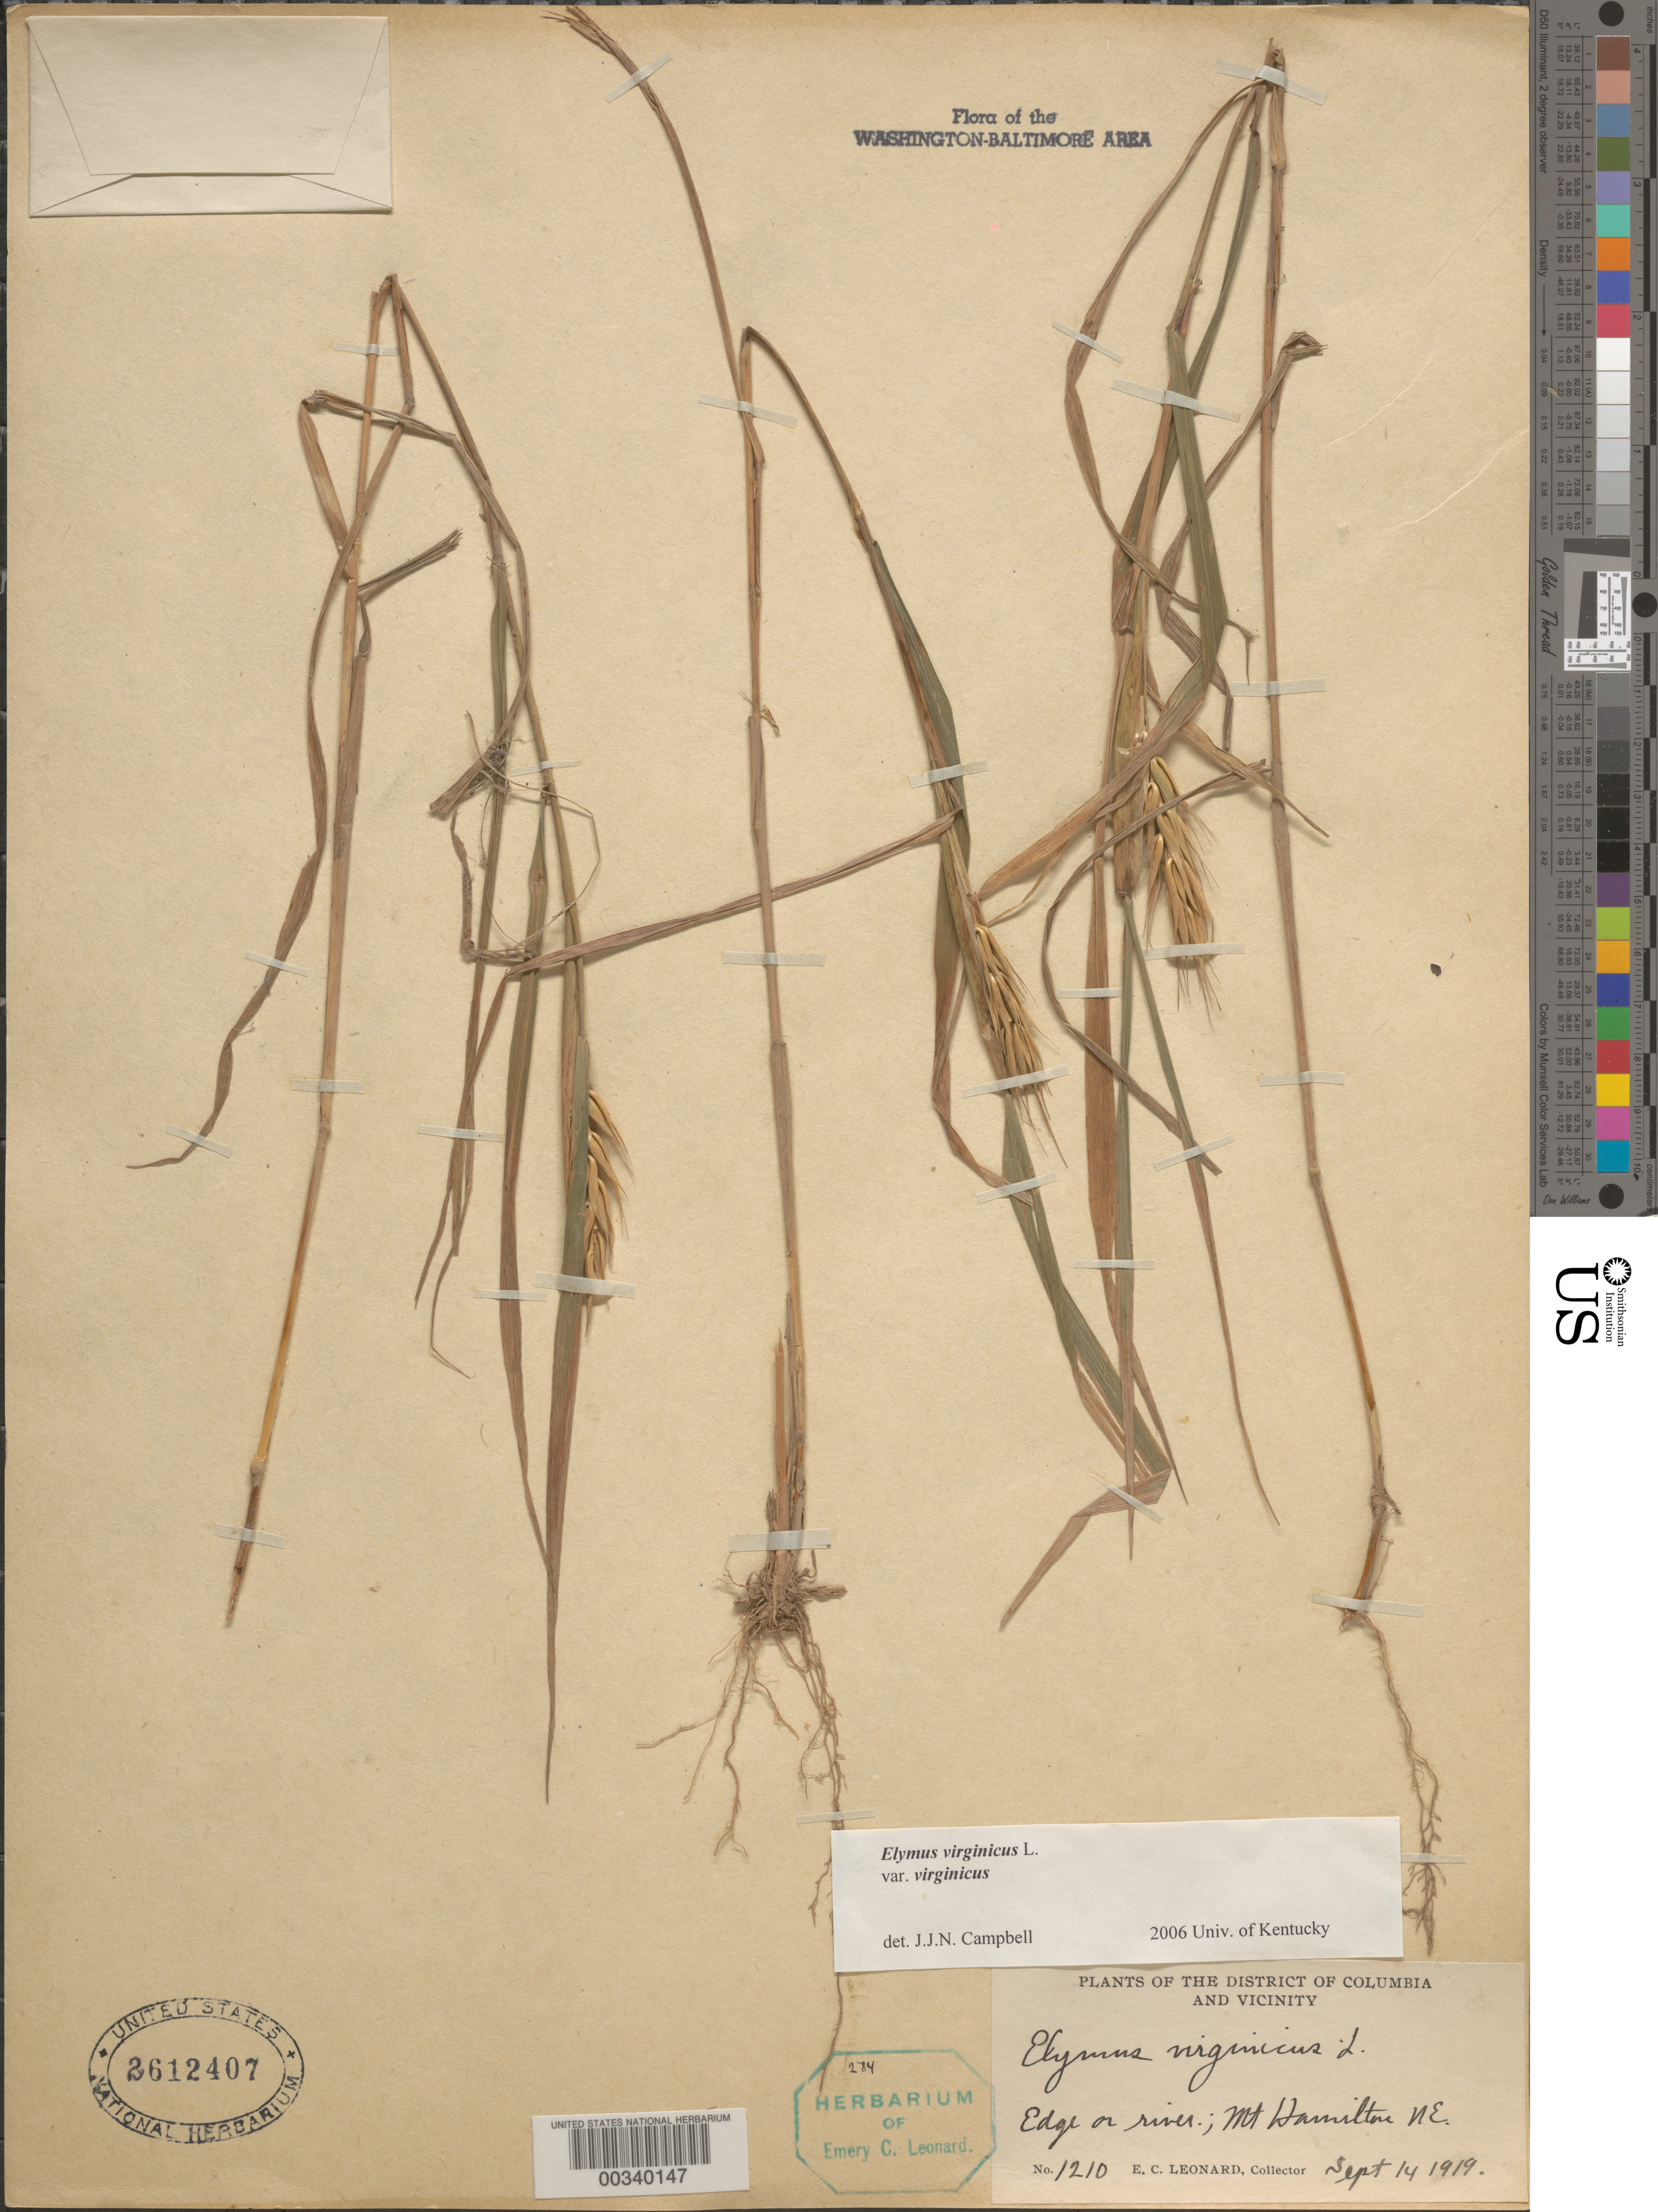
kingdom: Plantae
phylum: Tracheophyta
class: Liliopsida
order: Poales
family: Poaceae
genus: Elymus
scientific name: Elymus virginicus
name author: L.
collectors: E. C. Leonard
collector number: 1210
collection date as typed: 14 Sep 1919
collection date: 1919-09-14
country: United States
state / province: District of Columbia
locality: Mount Hamilton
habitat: Edge of river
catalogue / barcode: US 2612407